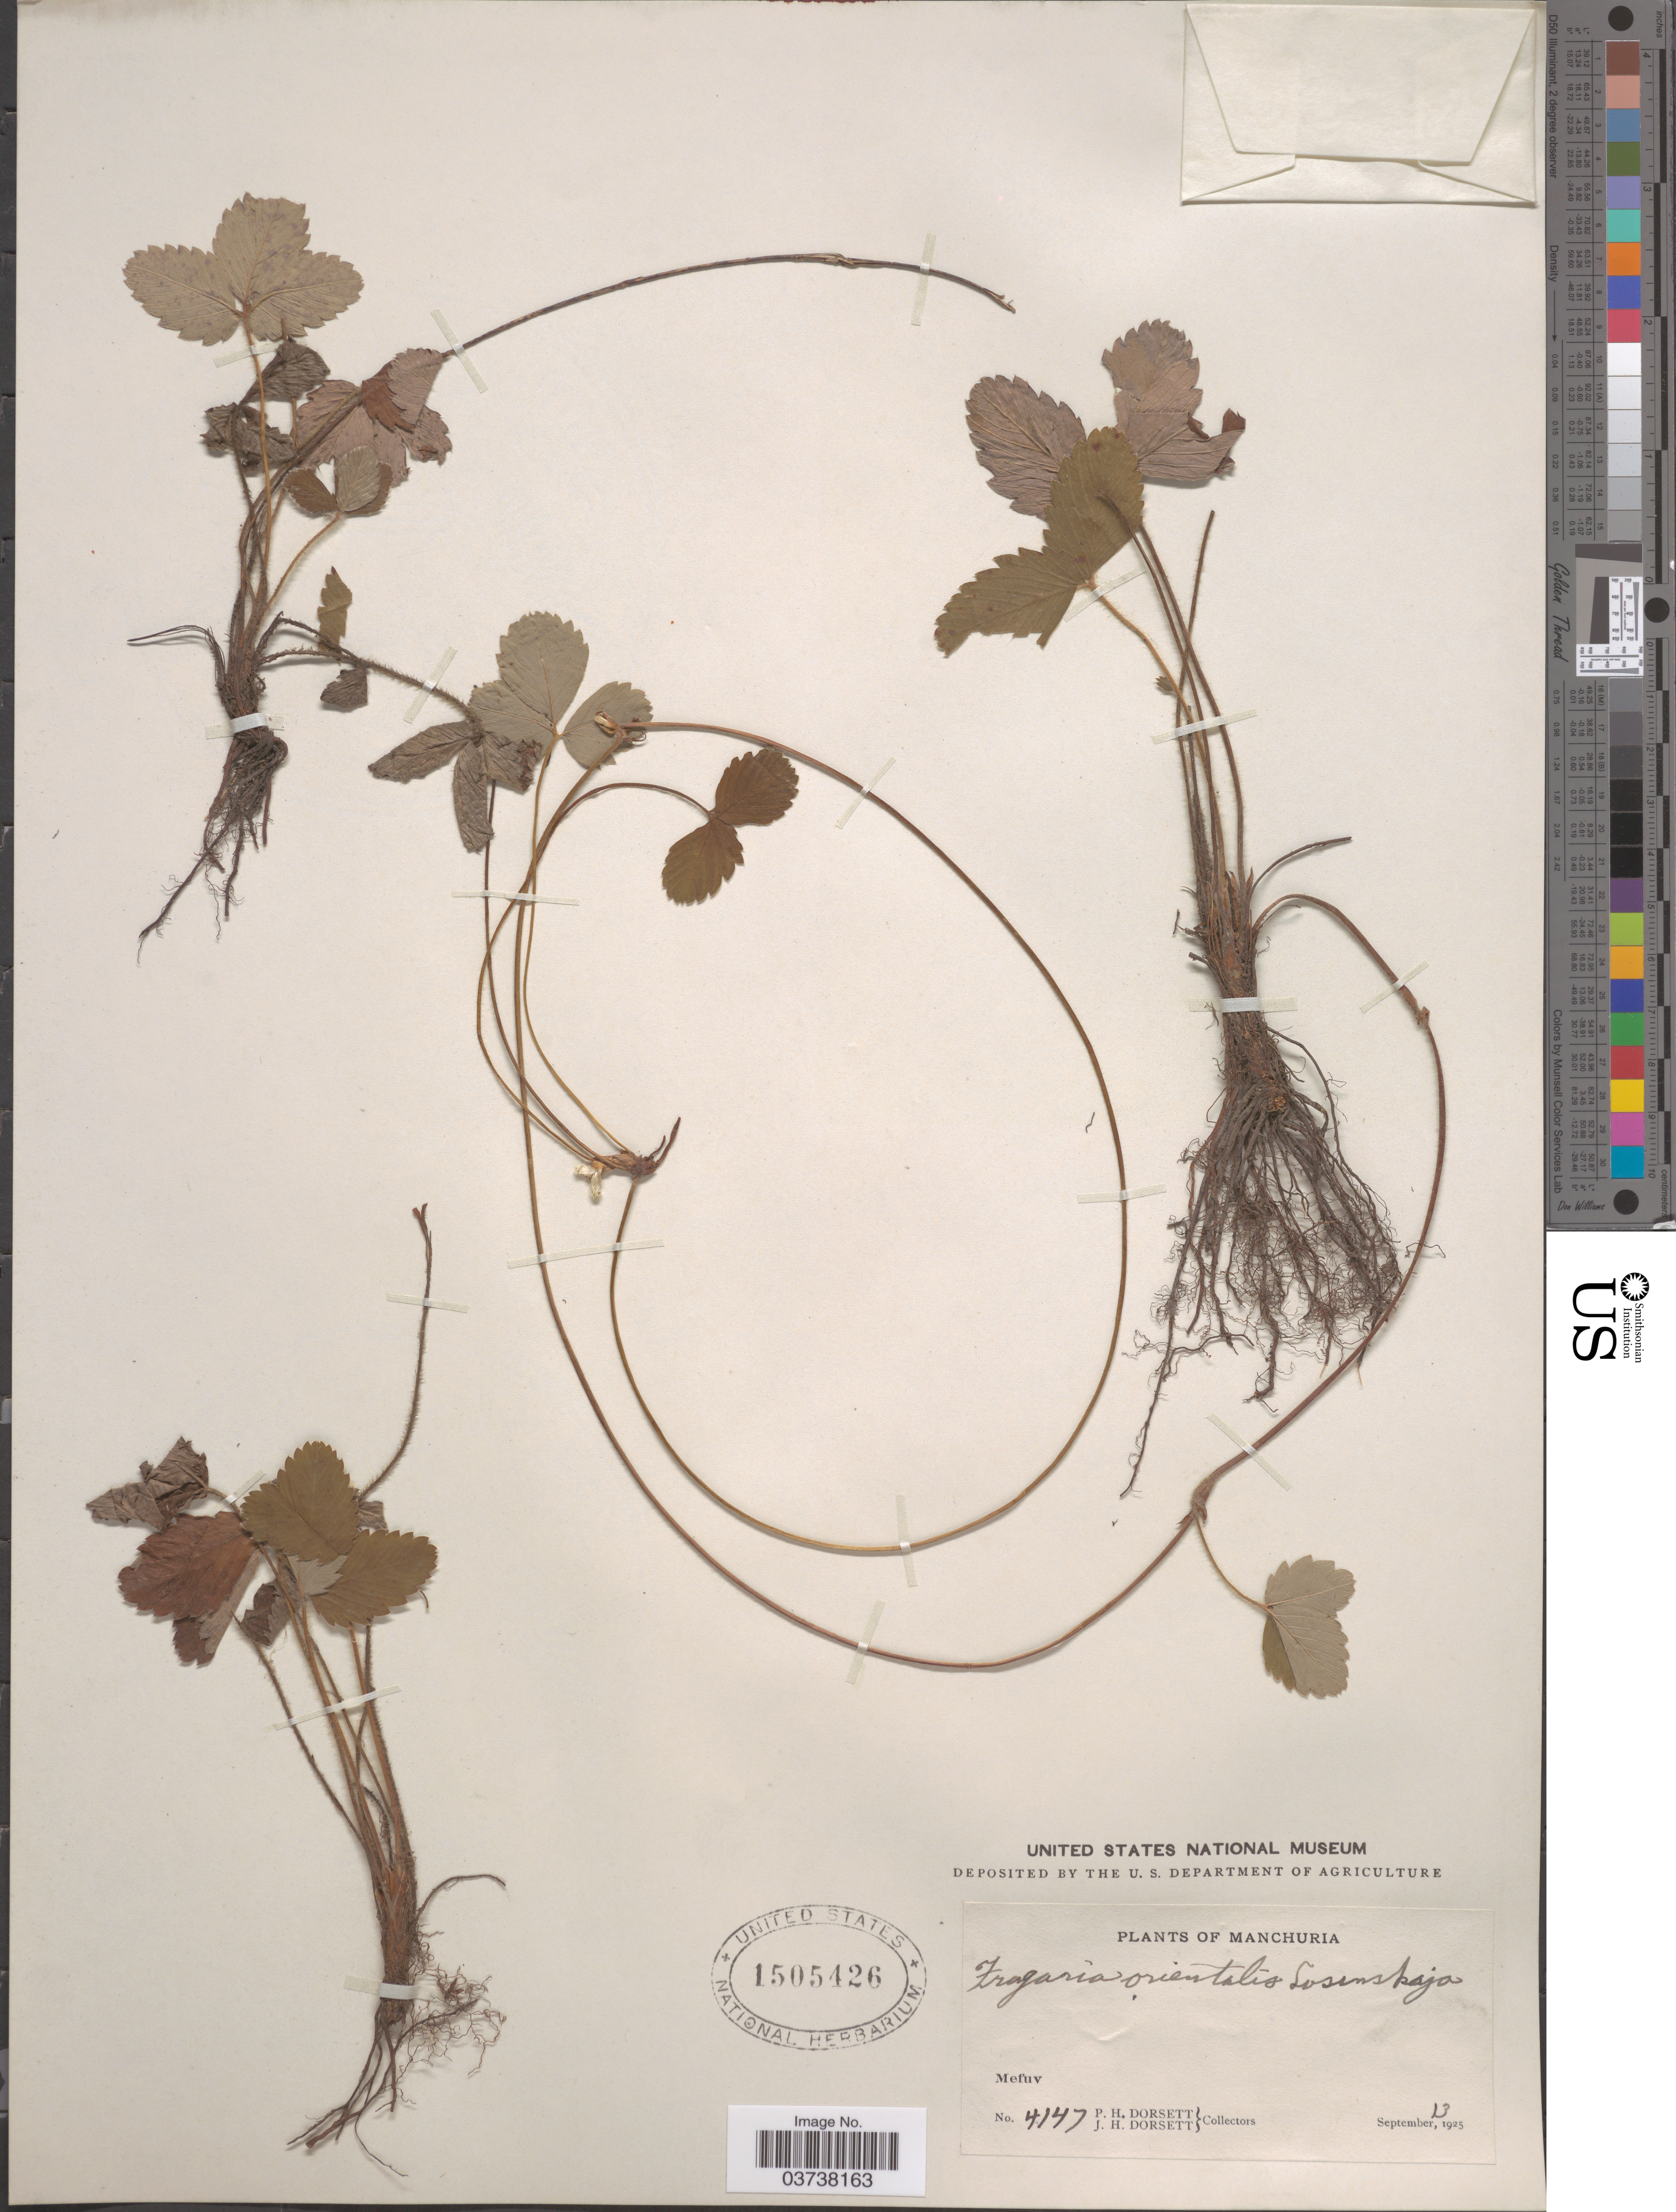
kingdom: Plantae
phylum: Tracheophyta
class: Magnoliopsida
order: Rosales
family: Rosaceae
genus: Fragaria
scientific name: Fragaria orientalis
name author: Losinsk.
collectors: P. H. Dorsett & J. Dorsett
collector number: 4147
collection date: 1925-09-13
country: China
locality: Manchuria. Mefuv.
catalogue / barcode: US 1505426